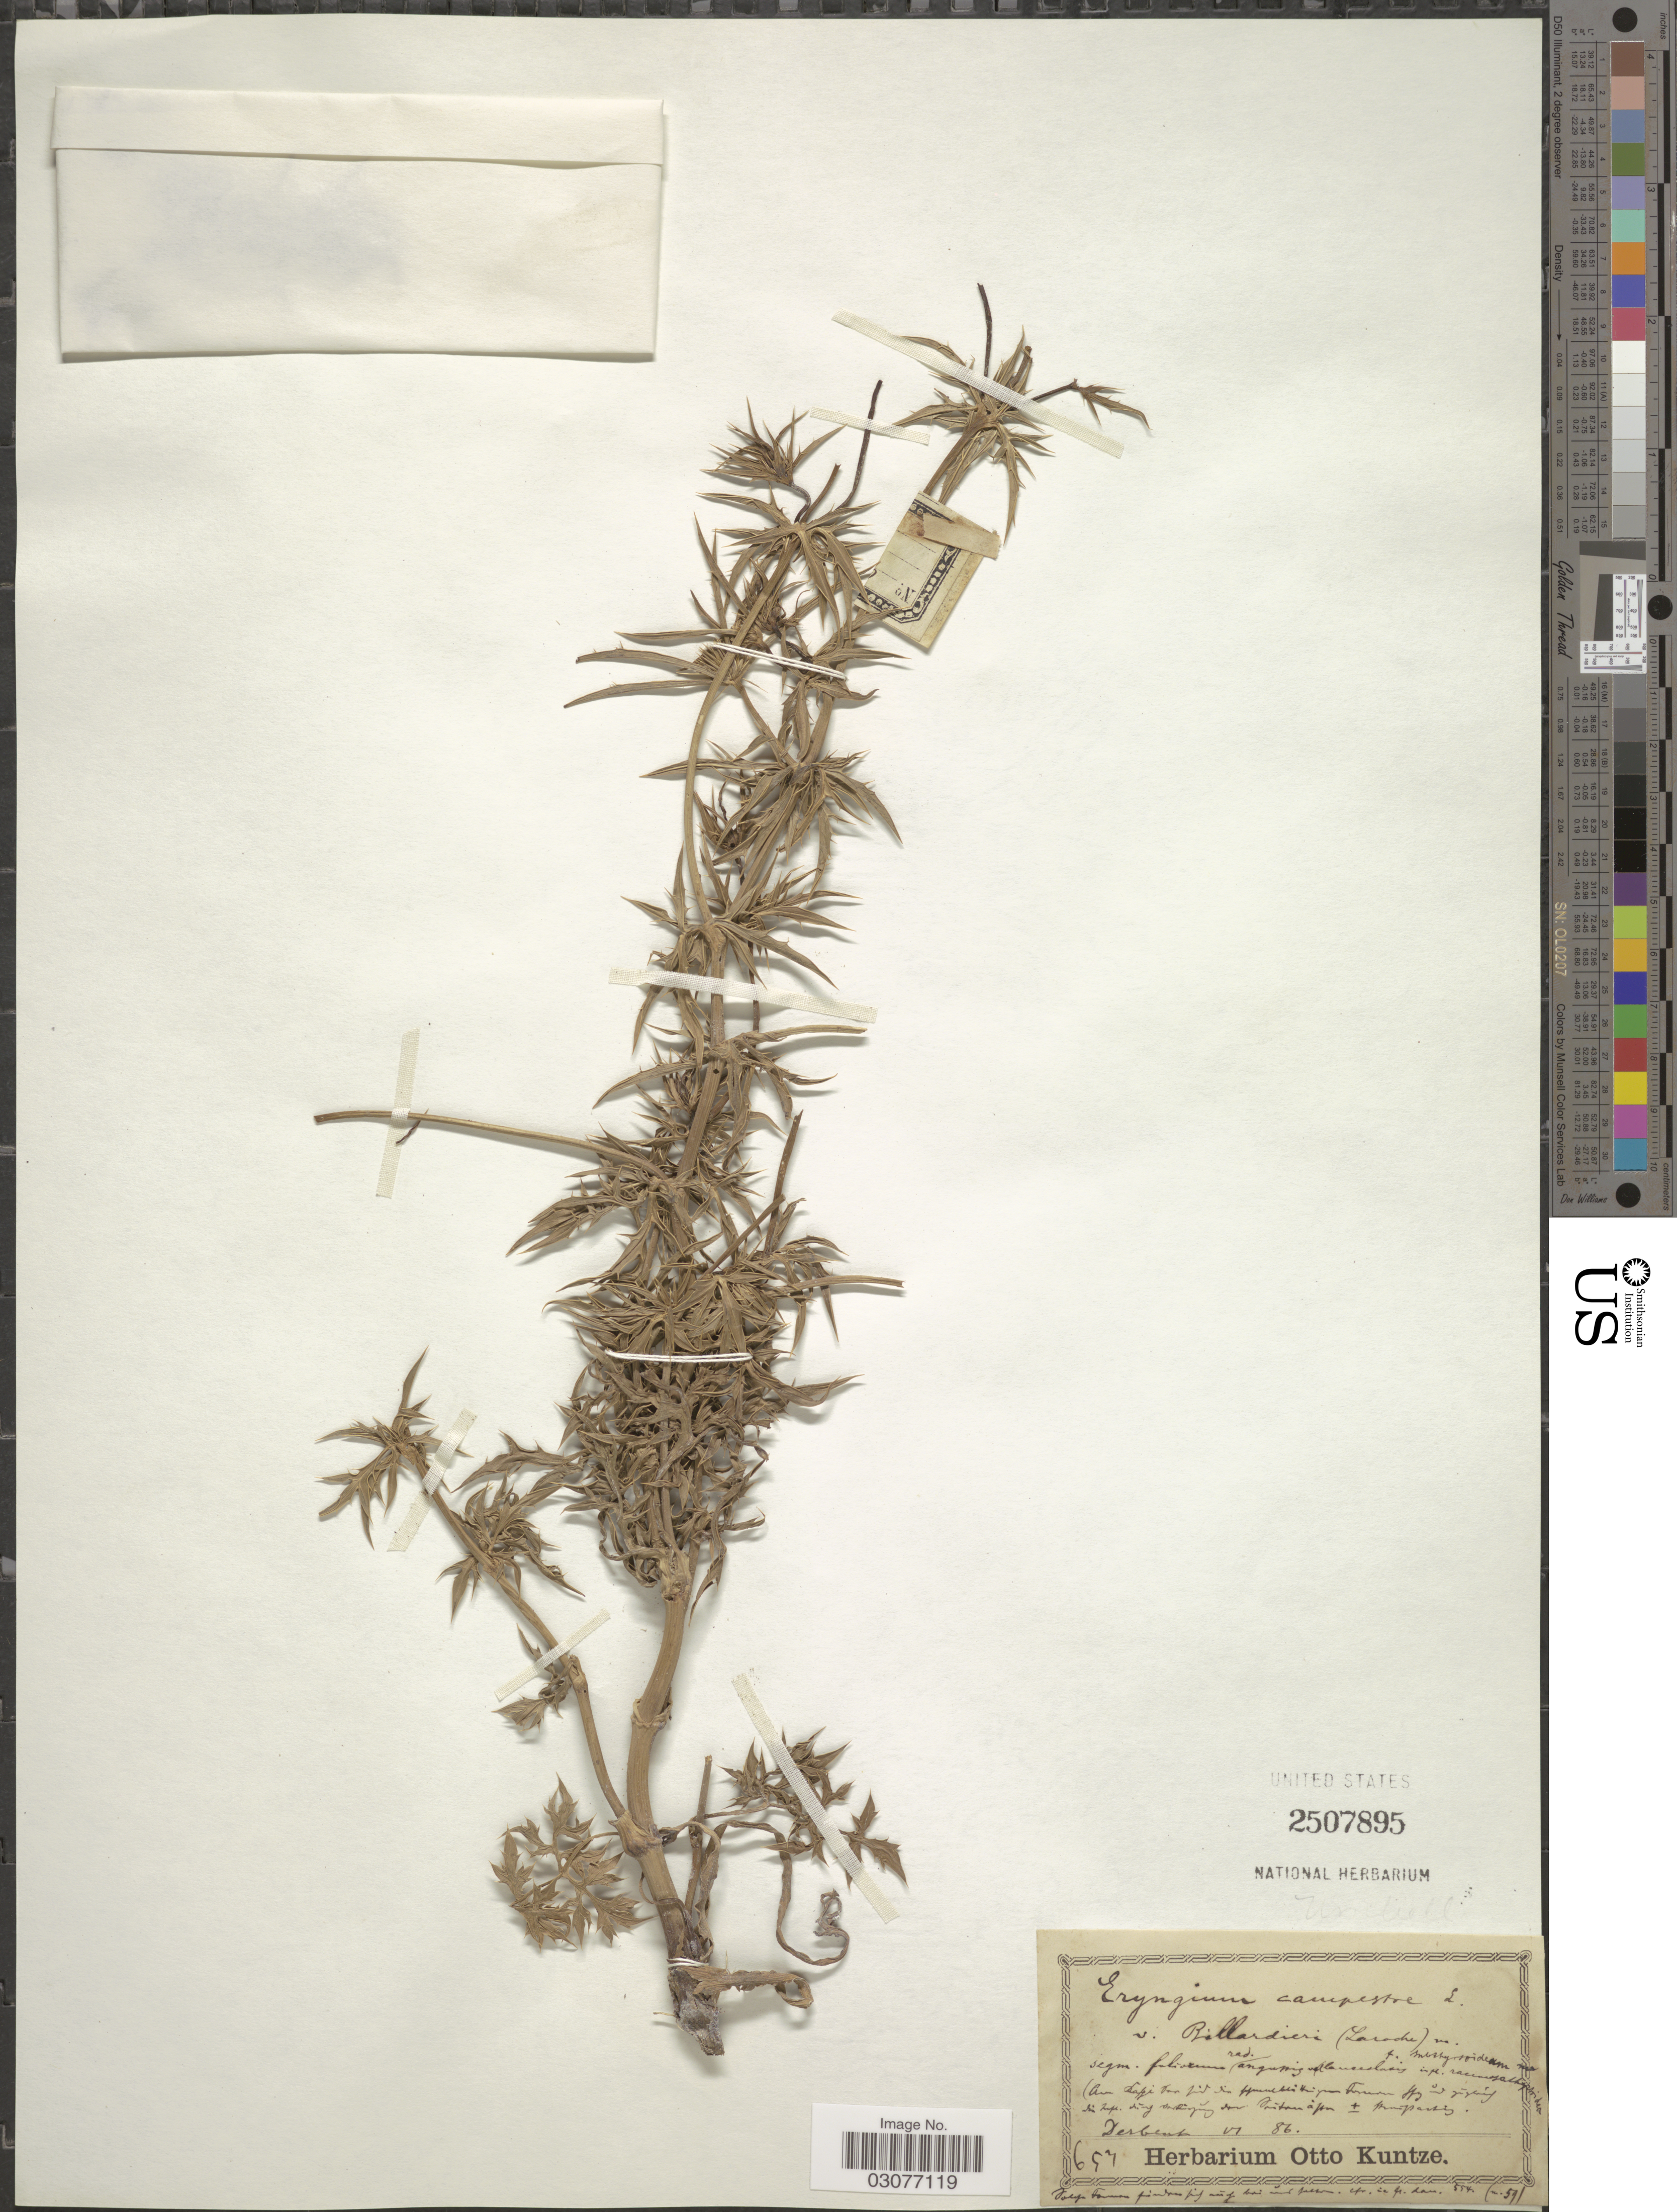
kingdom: Plantae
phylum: Tracheophyta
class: Magnoliopsida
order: Apiales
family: Apiaceae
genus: Eryngium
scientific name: Eryngium campestre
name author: L.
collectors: ex herb. Otto Kuntze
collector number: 657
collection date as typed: Transcribed d/m/y: /6/86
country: Russian Federation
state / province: Dagestan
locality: Derbent.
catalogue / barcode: US 2507895